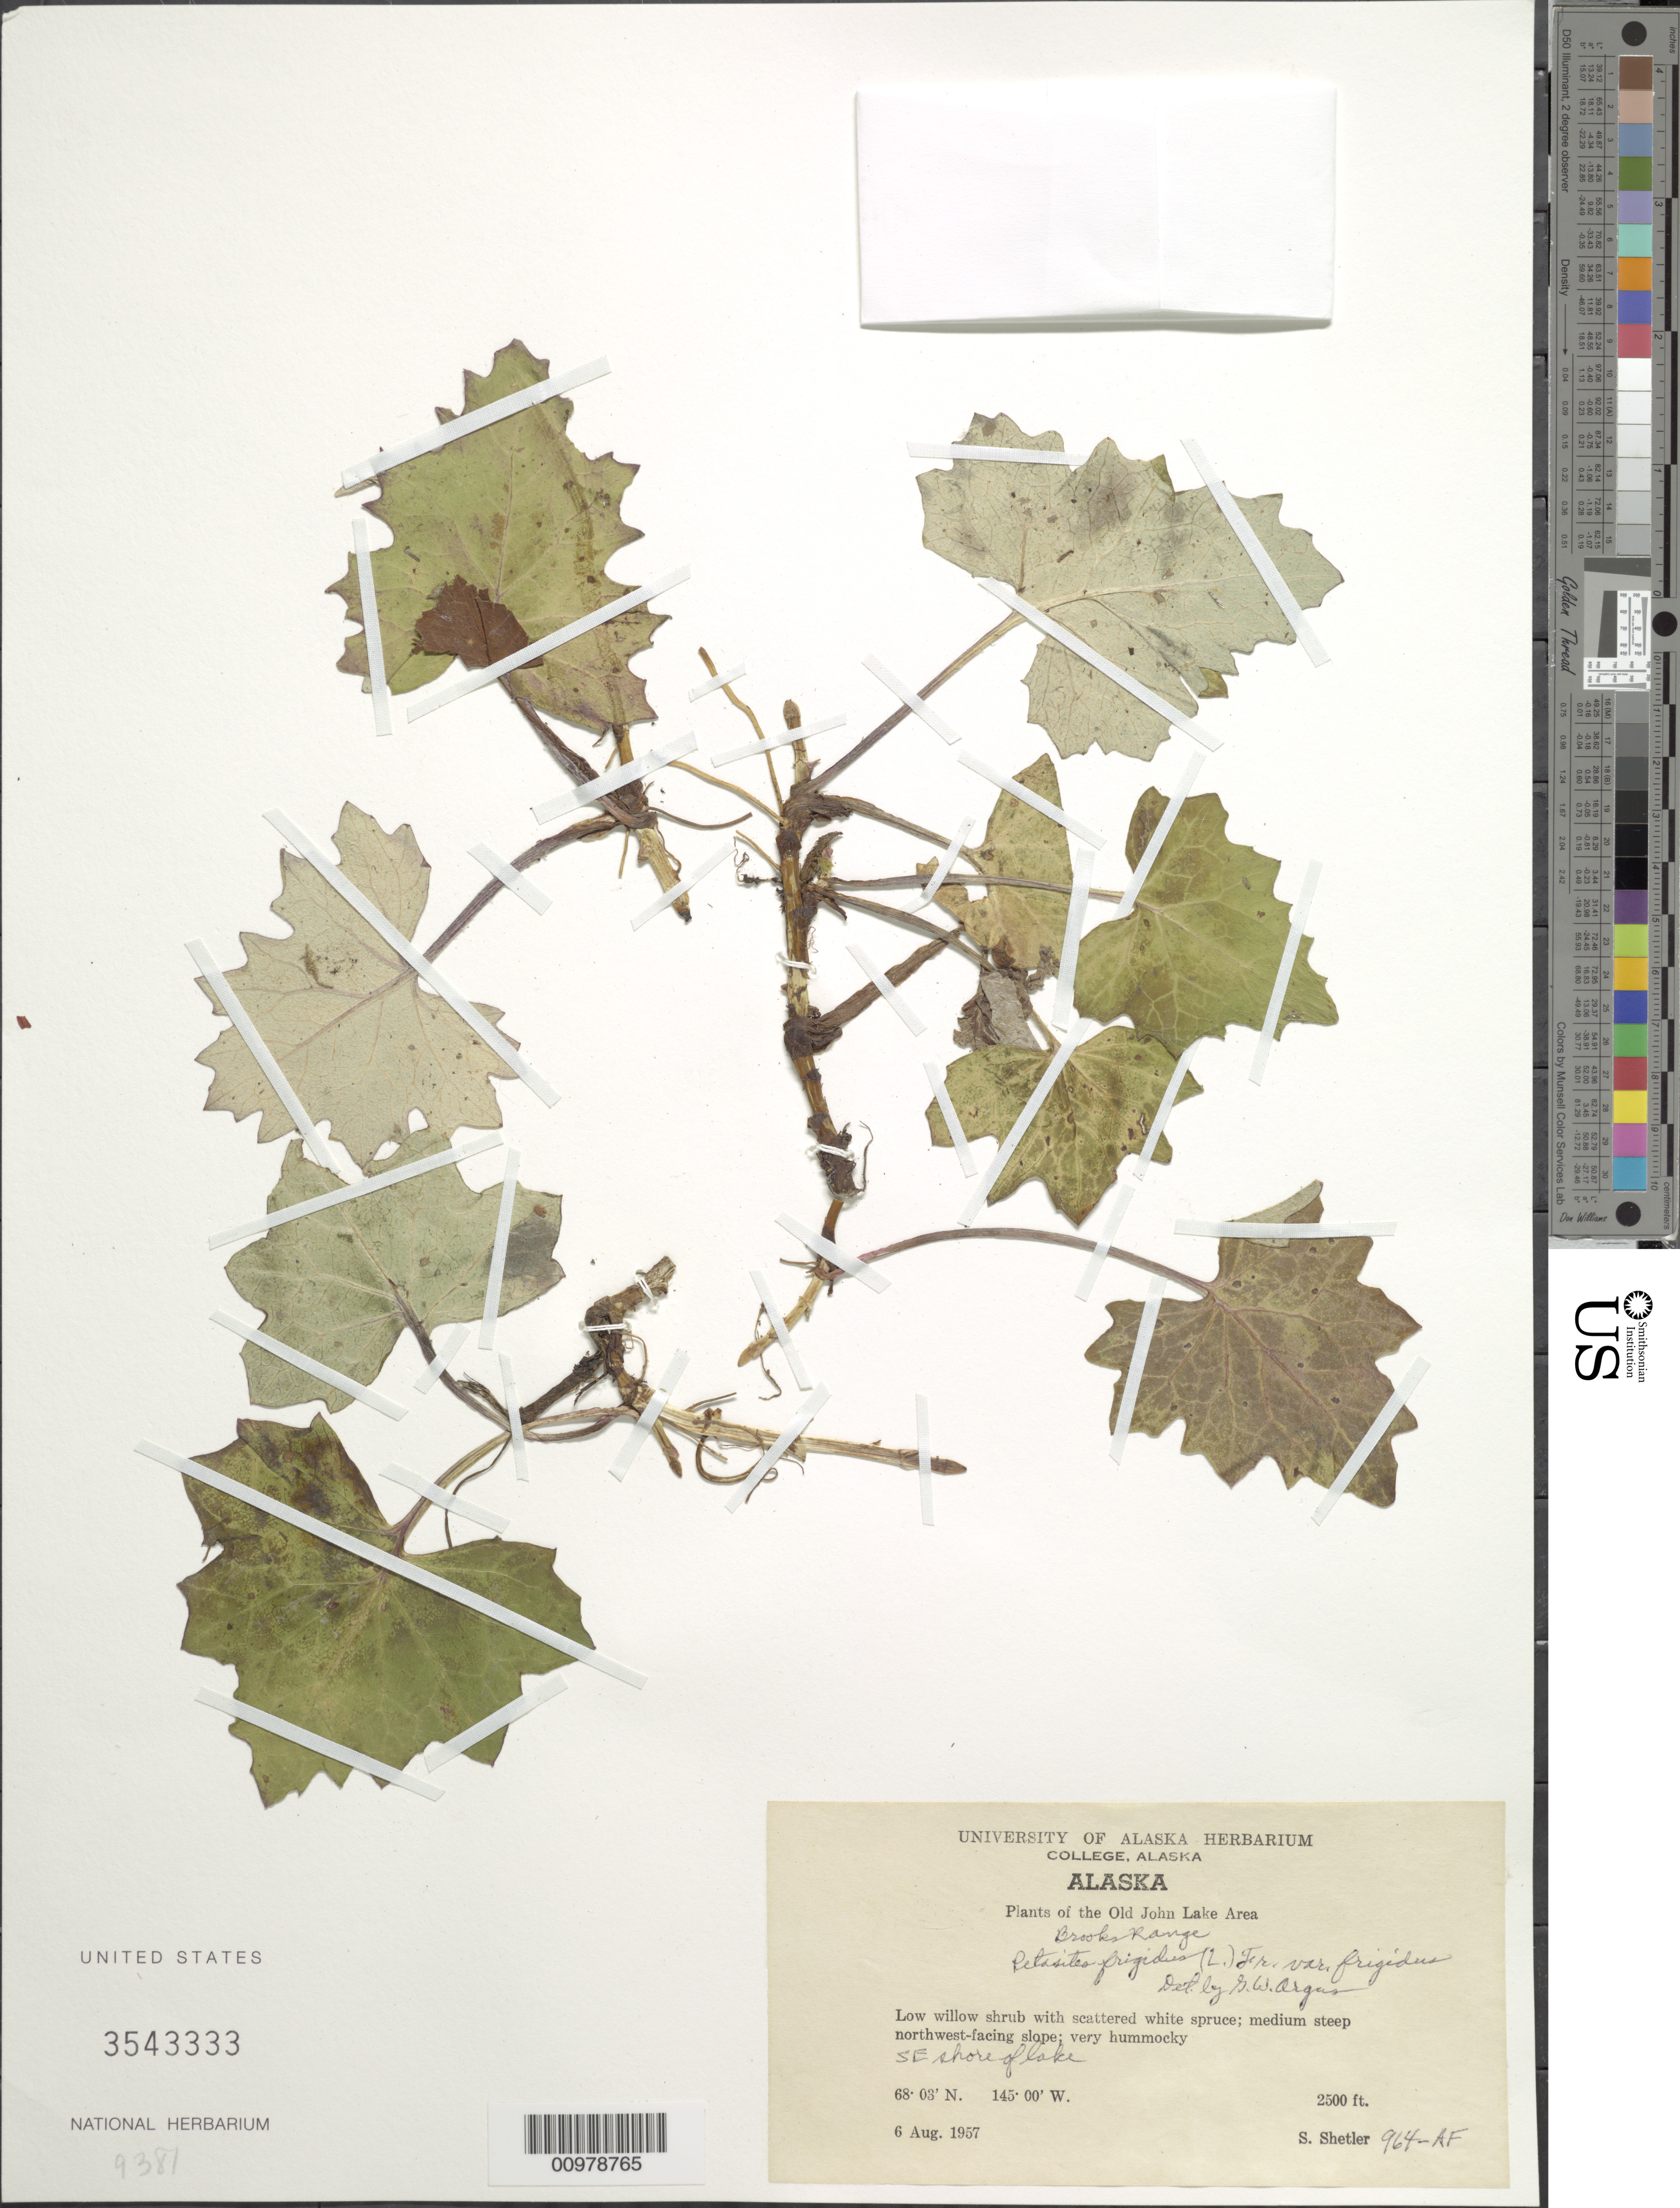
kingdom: Plantae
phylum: Tracheophyta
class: Magnoliopsida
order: Asterales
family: Asteraceae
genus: Petasites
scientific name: Petasites frigidus var. frigidus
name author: (L.) Fr.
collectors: S. Shetler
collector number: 964-AF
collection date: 1957-08-06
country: United States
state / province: Alaska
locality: Alaska: The Old john Lake Area. Brooks Range. SE shore of lake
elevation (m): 762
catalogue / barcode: US 3543333